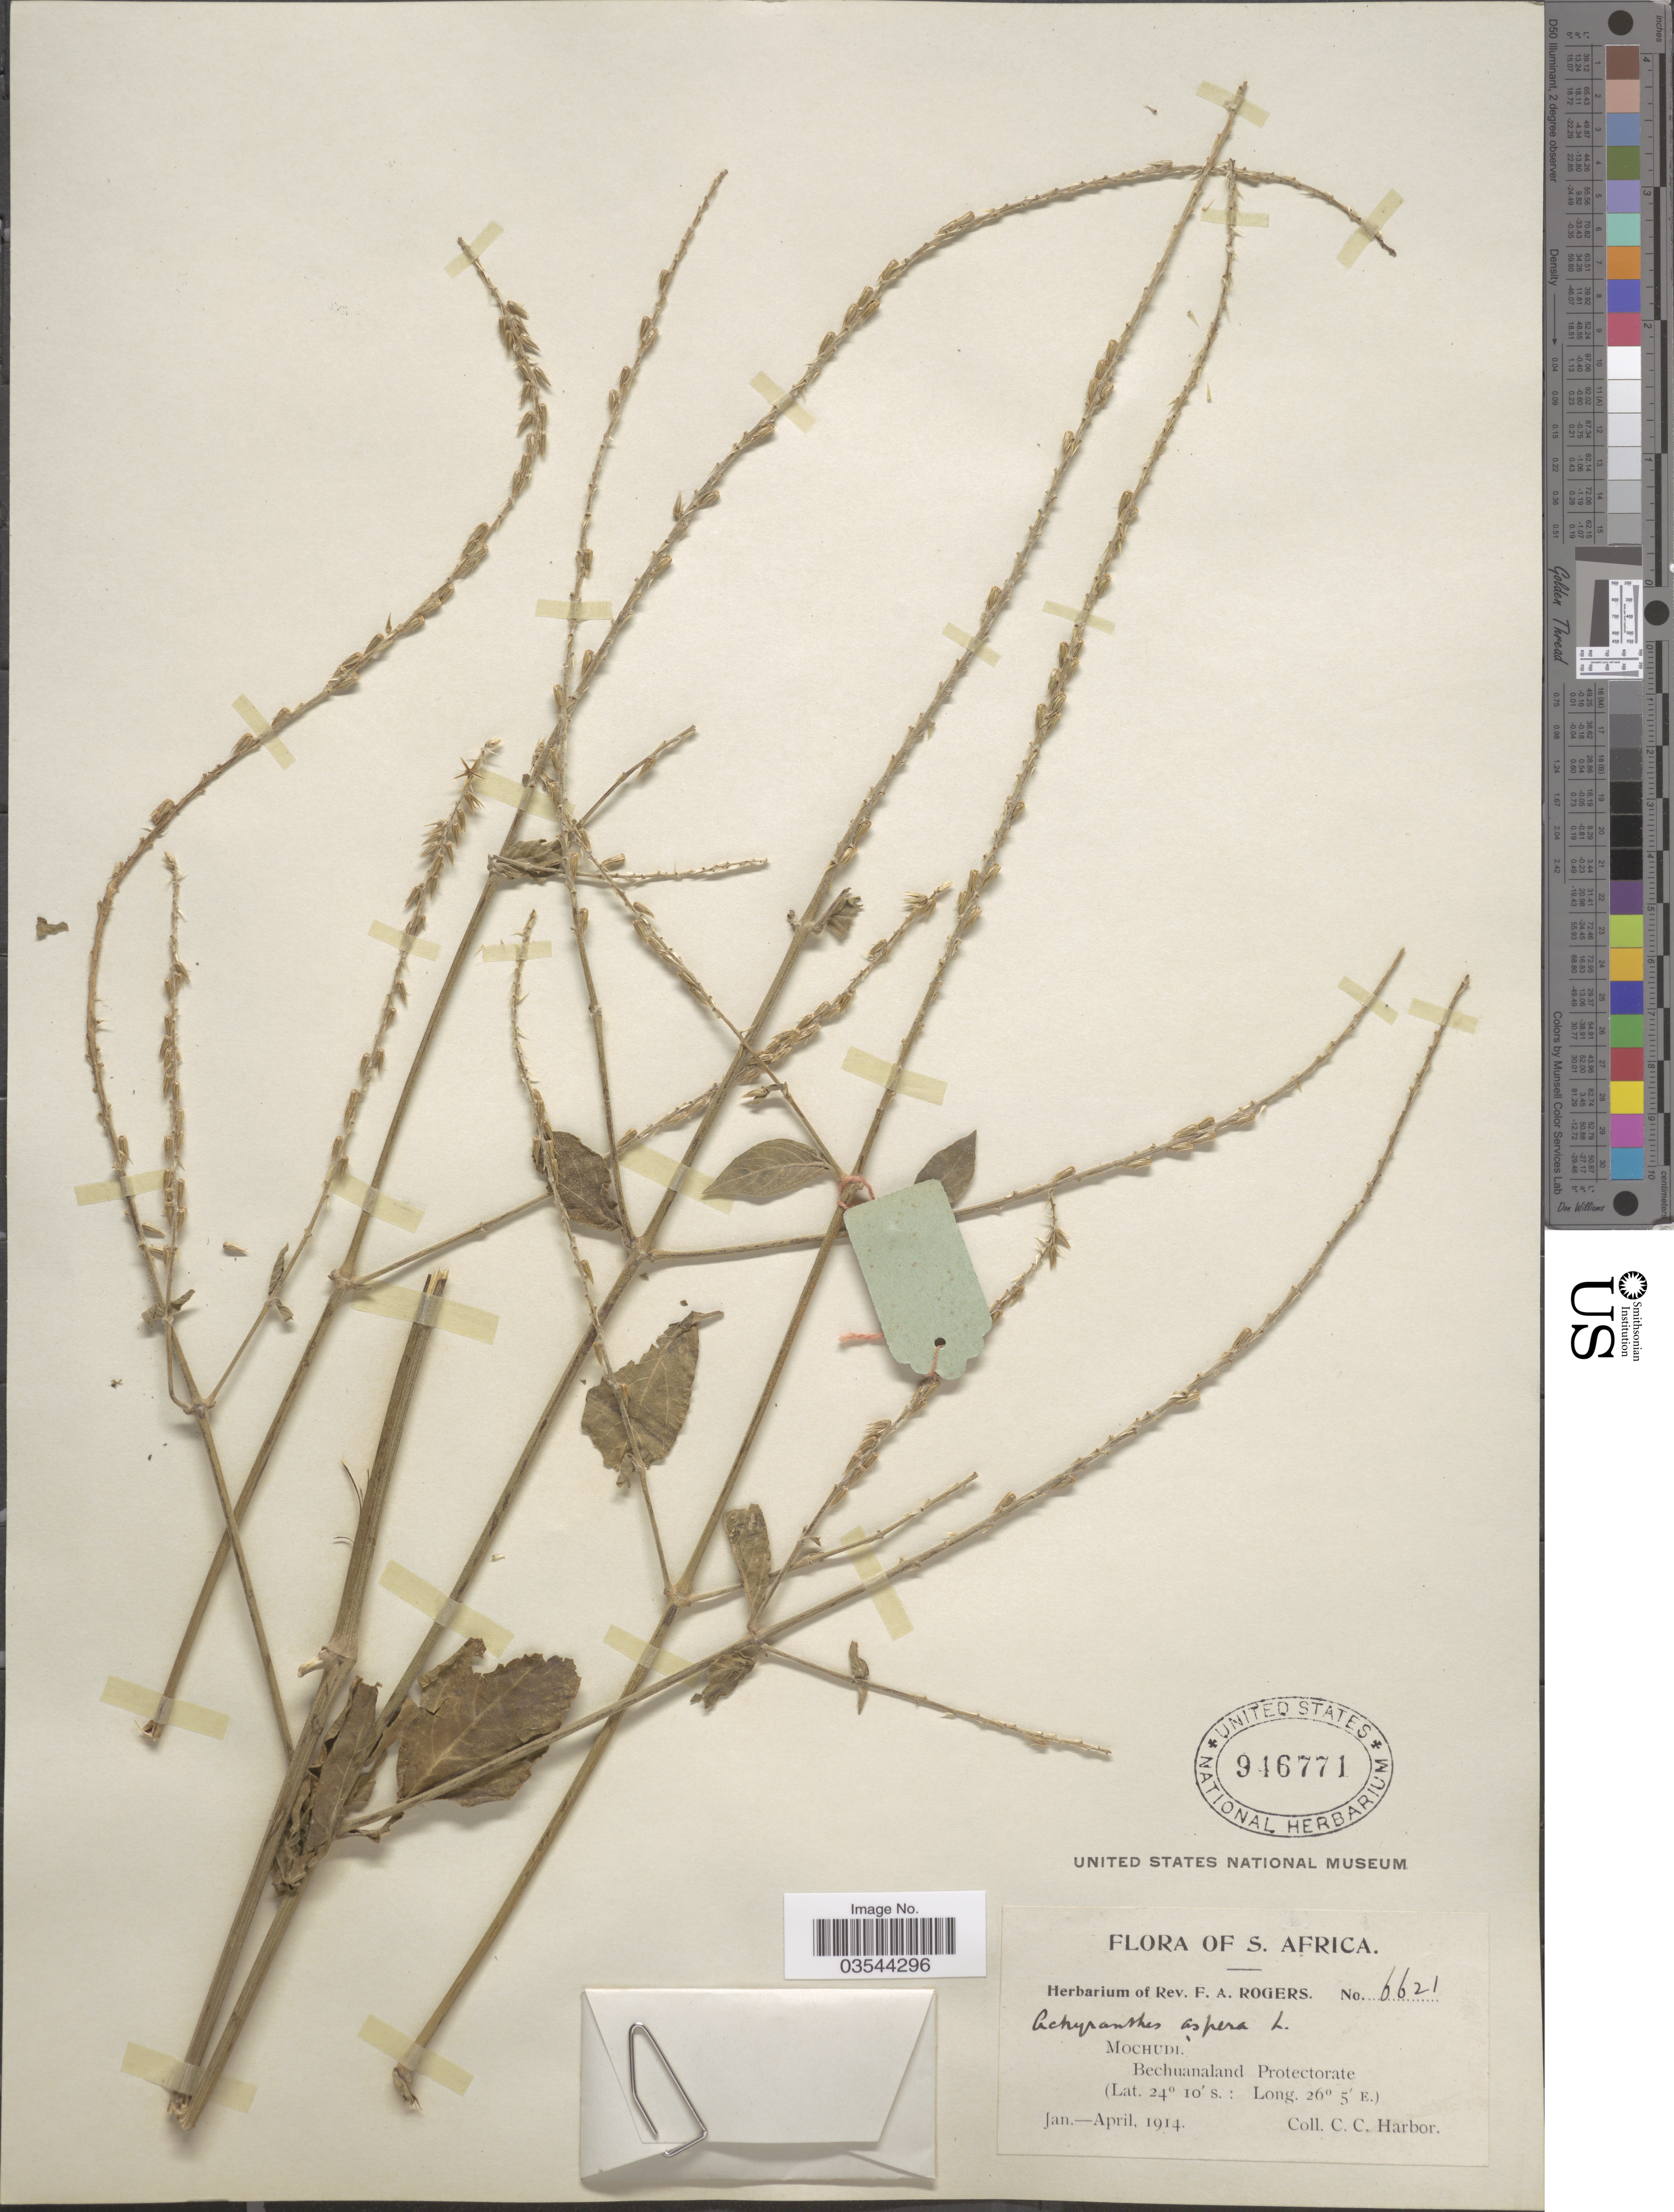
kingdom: Plantae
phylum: Tracheophyta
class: Magnoliopsida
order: Caryophyllales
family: Amaranthaceae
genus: Achyranthes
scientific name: Achyranthes aspera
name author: L.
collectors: C. Harbor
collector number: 6621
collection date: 1914-01/1914-04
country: Botswana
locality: S. Africa. Mochudi. Bechuanaland Protectorate.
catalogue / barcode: US 946771